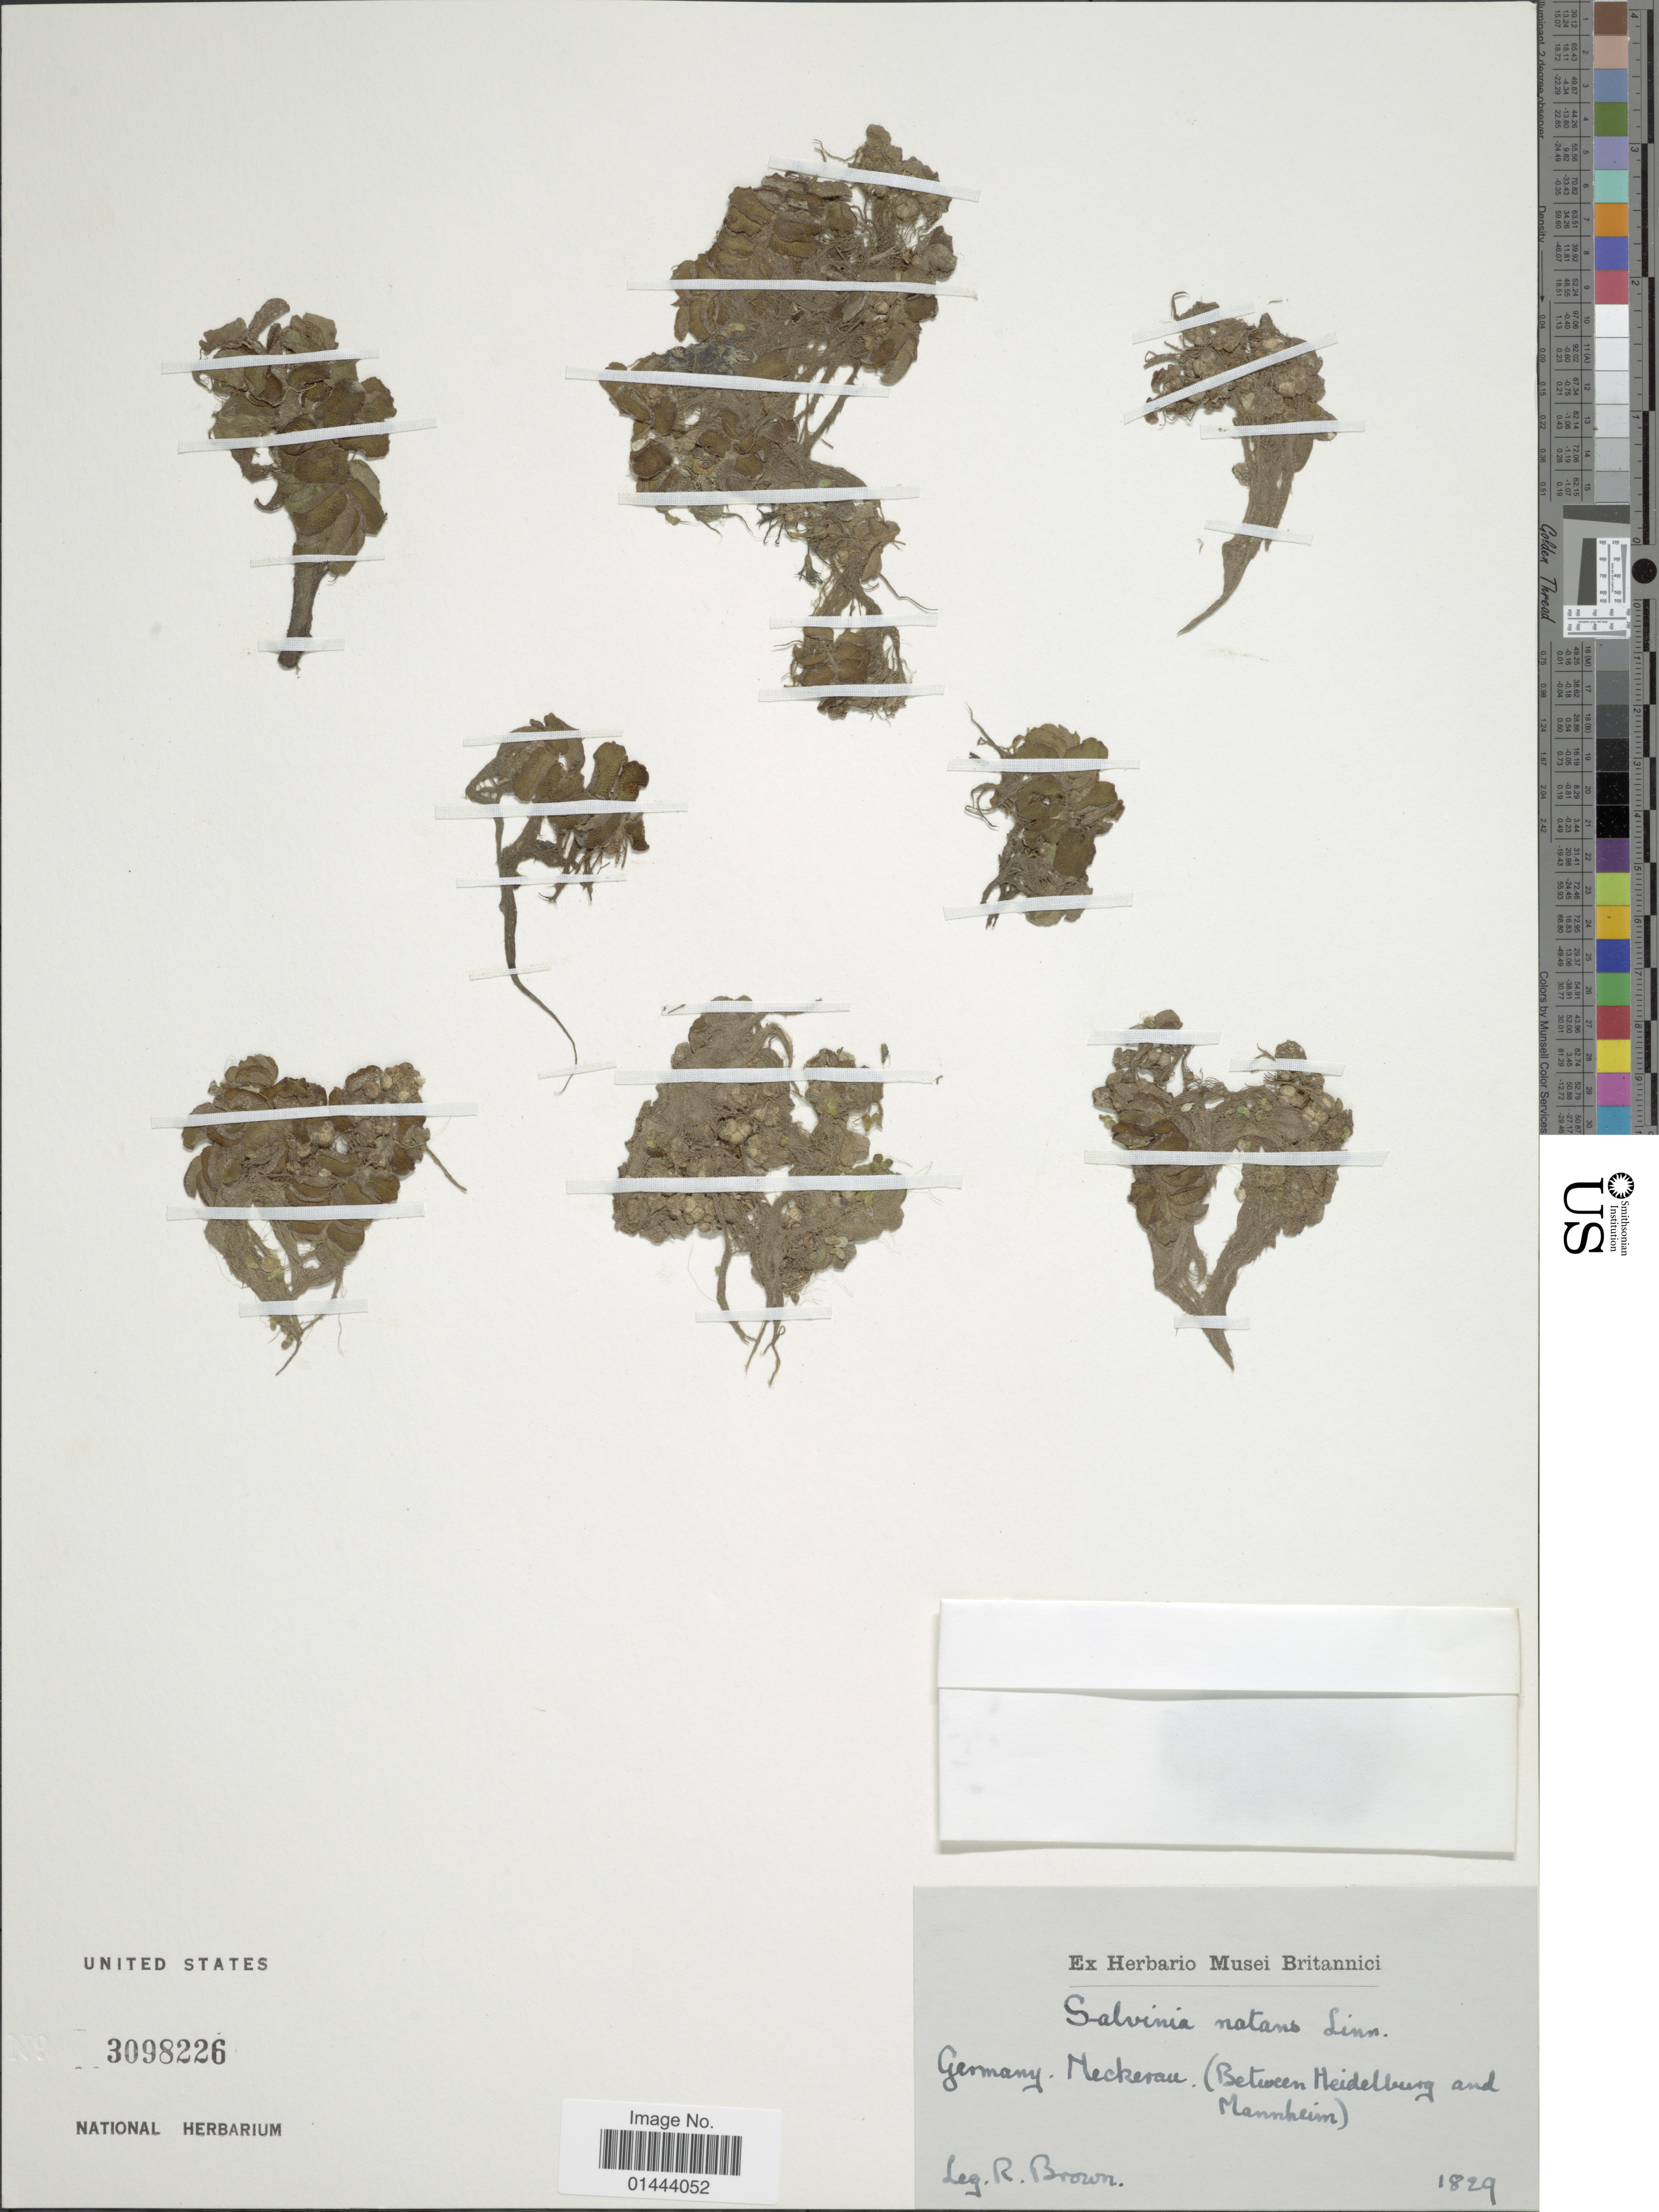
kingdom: Plantae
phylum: Tracheophyta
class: Polypodiopsida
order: Salviniales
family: Salviniaceae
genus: Salvinia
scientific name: Salvinia natans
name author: (L.) All.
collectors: R. Brown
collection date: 1829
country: Germany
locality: Meckerou (between Heidelburg and Mannheim) [interpreted]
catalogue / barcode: US 3098226